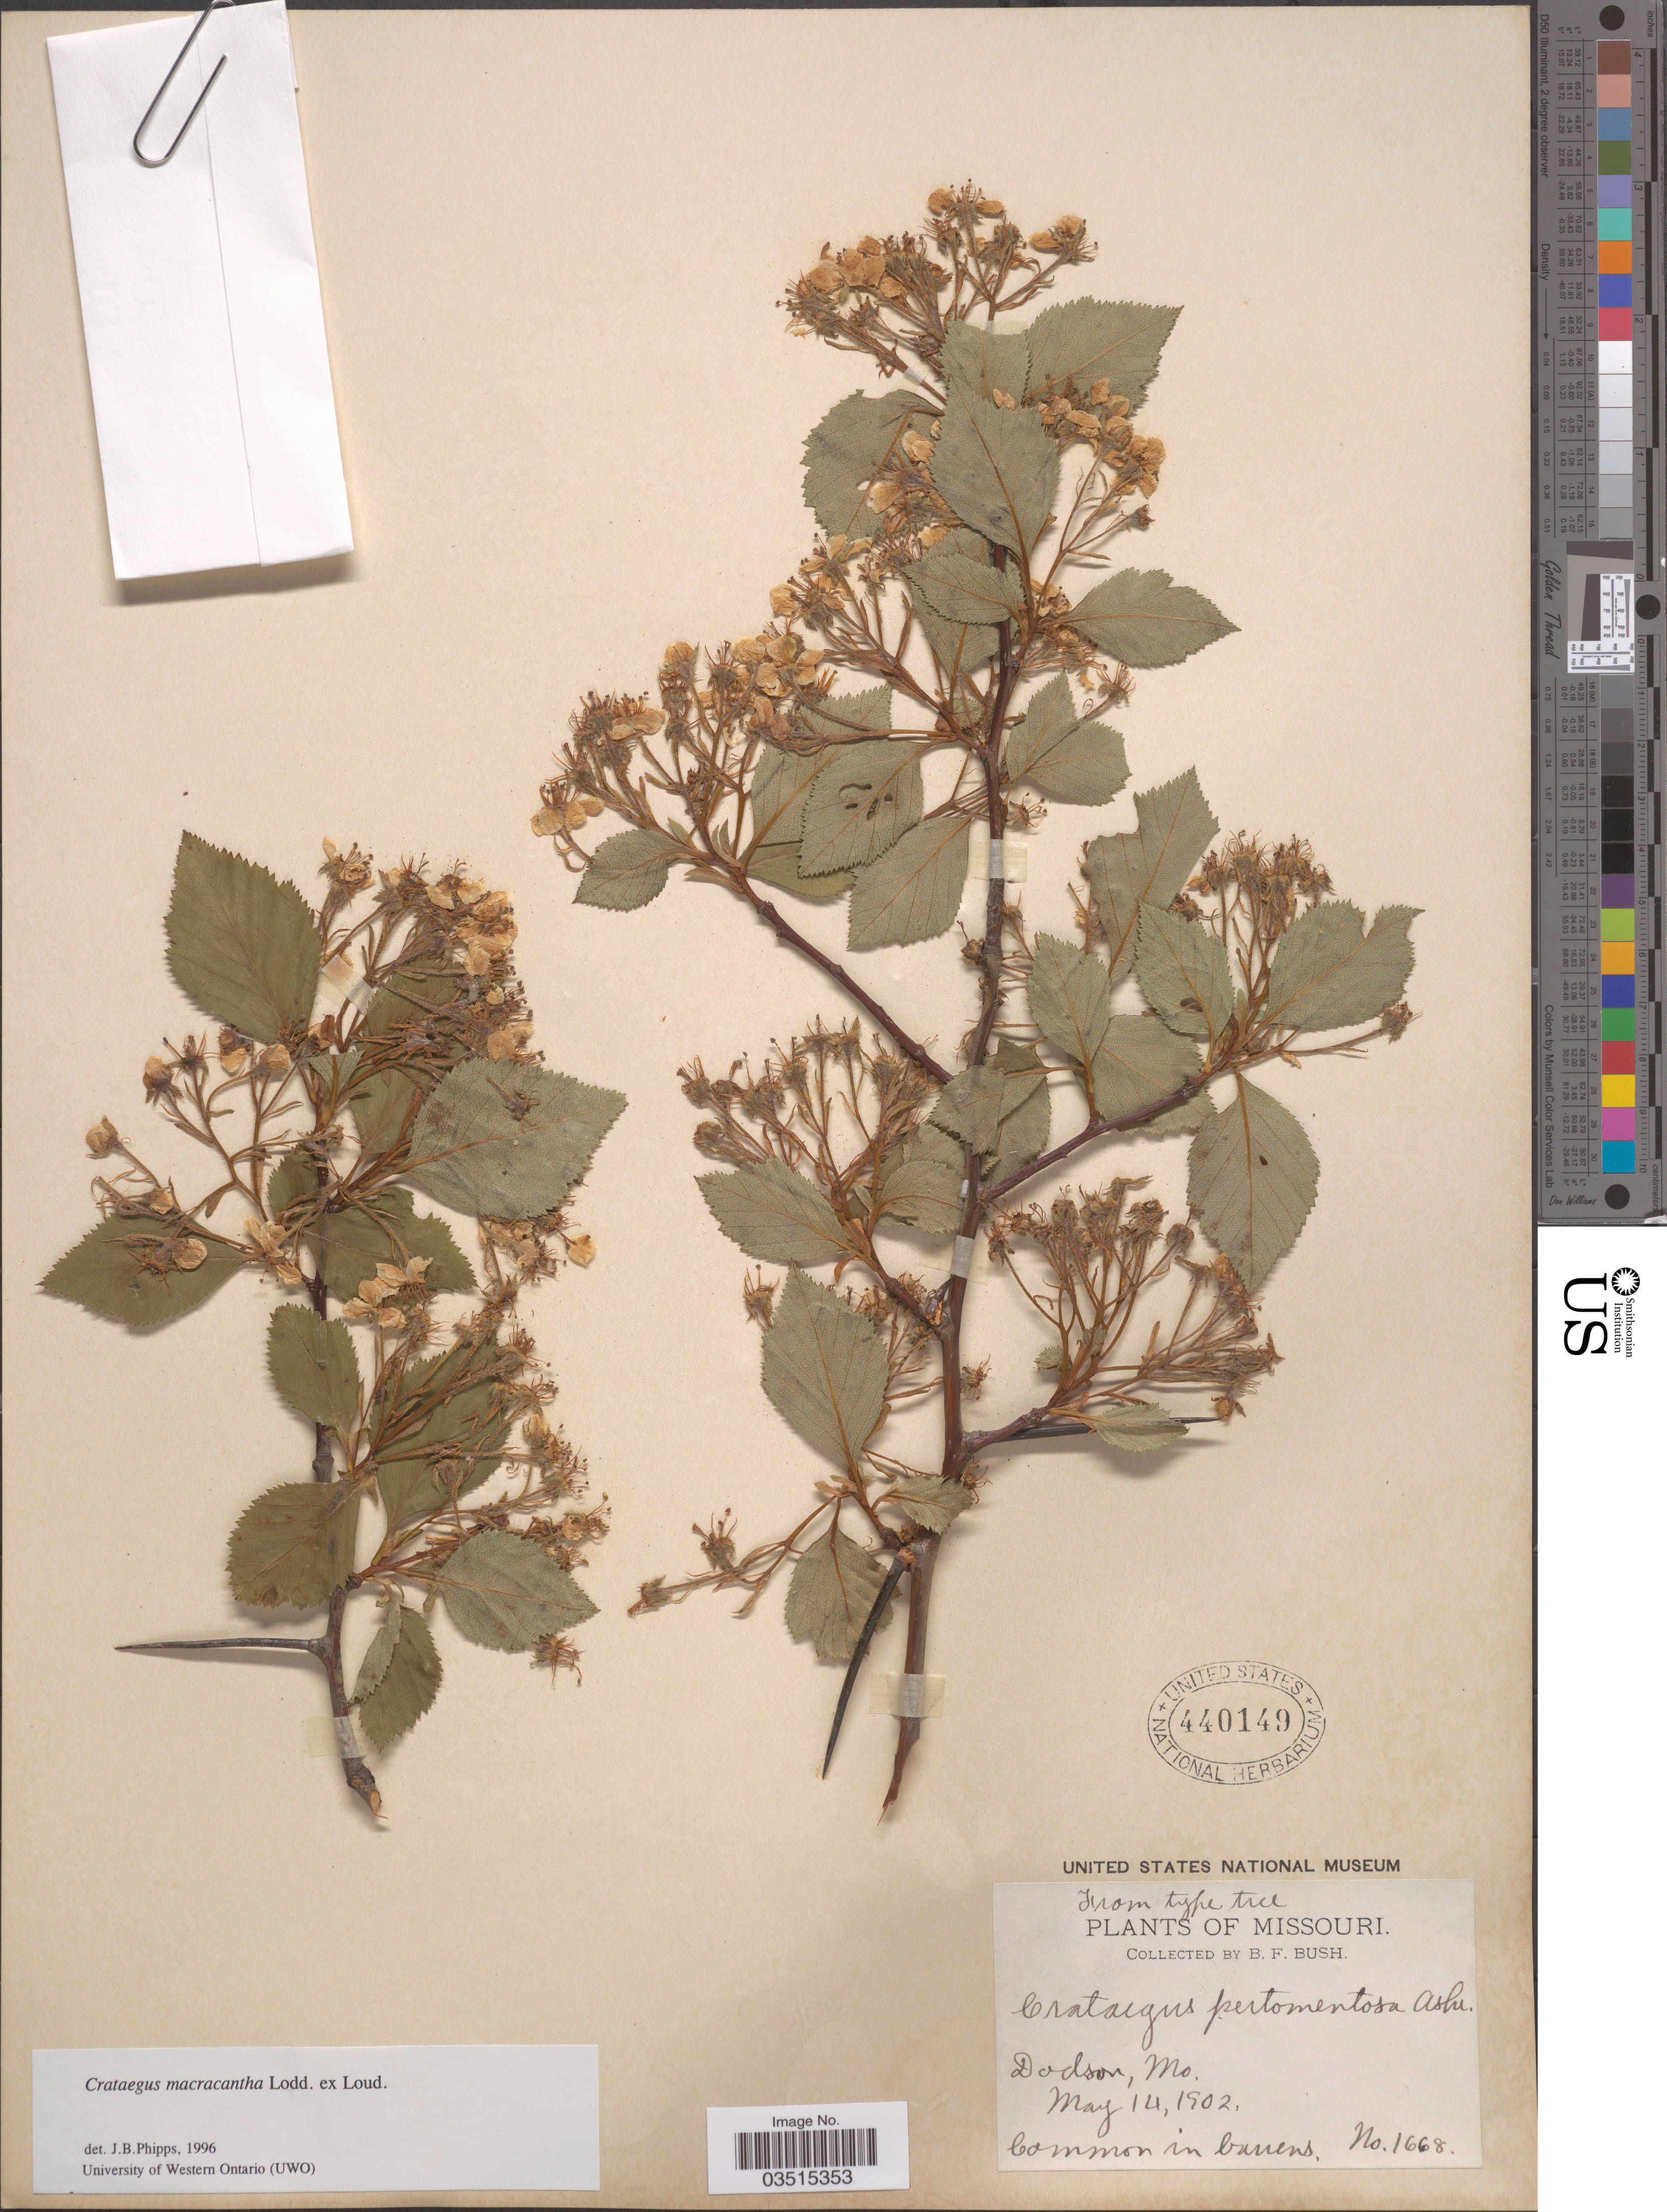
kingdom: Plantae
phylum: Tracheophyta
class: Magnoliopsida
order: Rosales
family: Rosaceae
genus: Crataegus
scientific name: Crataegus macracantha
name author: (Lindl.) Lodd. ex Loudon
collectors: B. F. Bush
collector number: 1668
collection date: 1902-05-14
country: United States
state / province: Missouri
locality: Dodson.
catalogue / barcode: US 440149